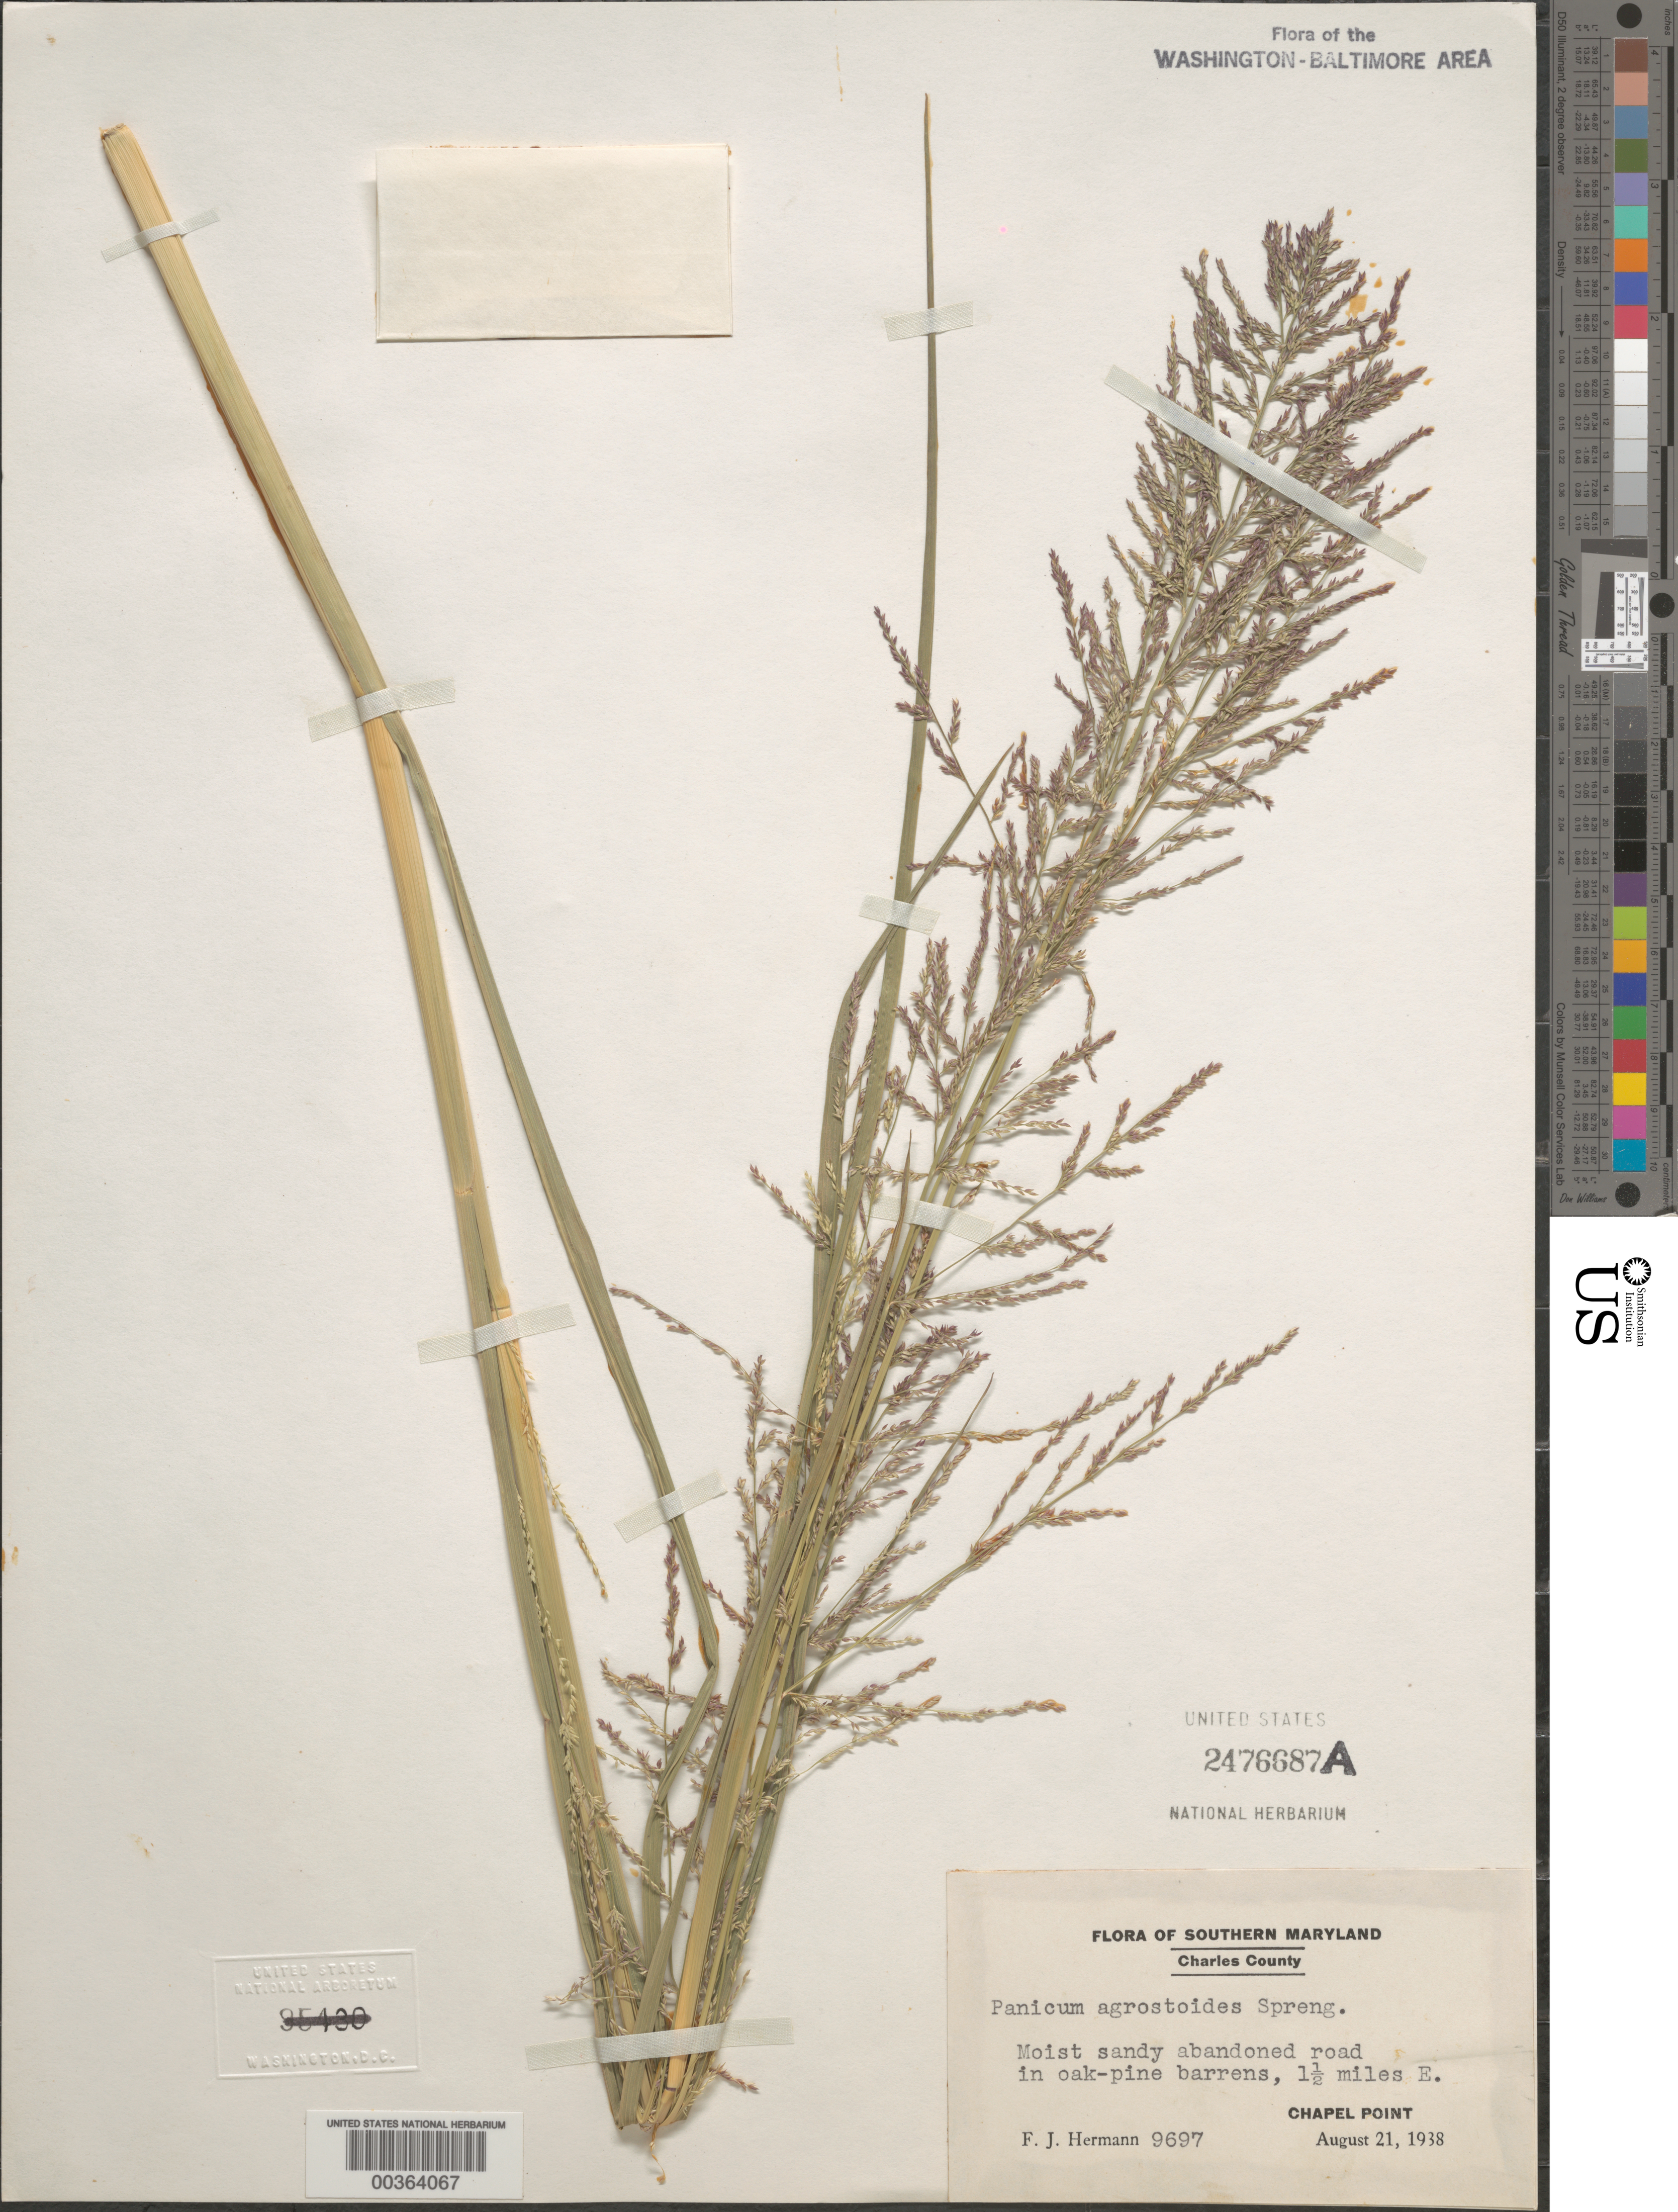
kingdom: Plantae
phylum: Tracheophyta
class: Liliopsida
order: Poales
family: Poaceae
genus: Coleataenia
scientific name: Coleataenia rigidula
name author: (Bosc ex Nees) LeBlond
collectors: F. J. Hermann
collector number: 9697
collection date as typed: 21 Aug 1938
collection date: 1938-08-21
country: United States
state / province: Maryland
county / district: Charles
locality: Chapel Point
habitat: Moist sandy abandoned road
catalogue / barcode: US 2476687A